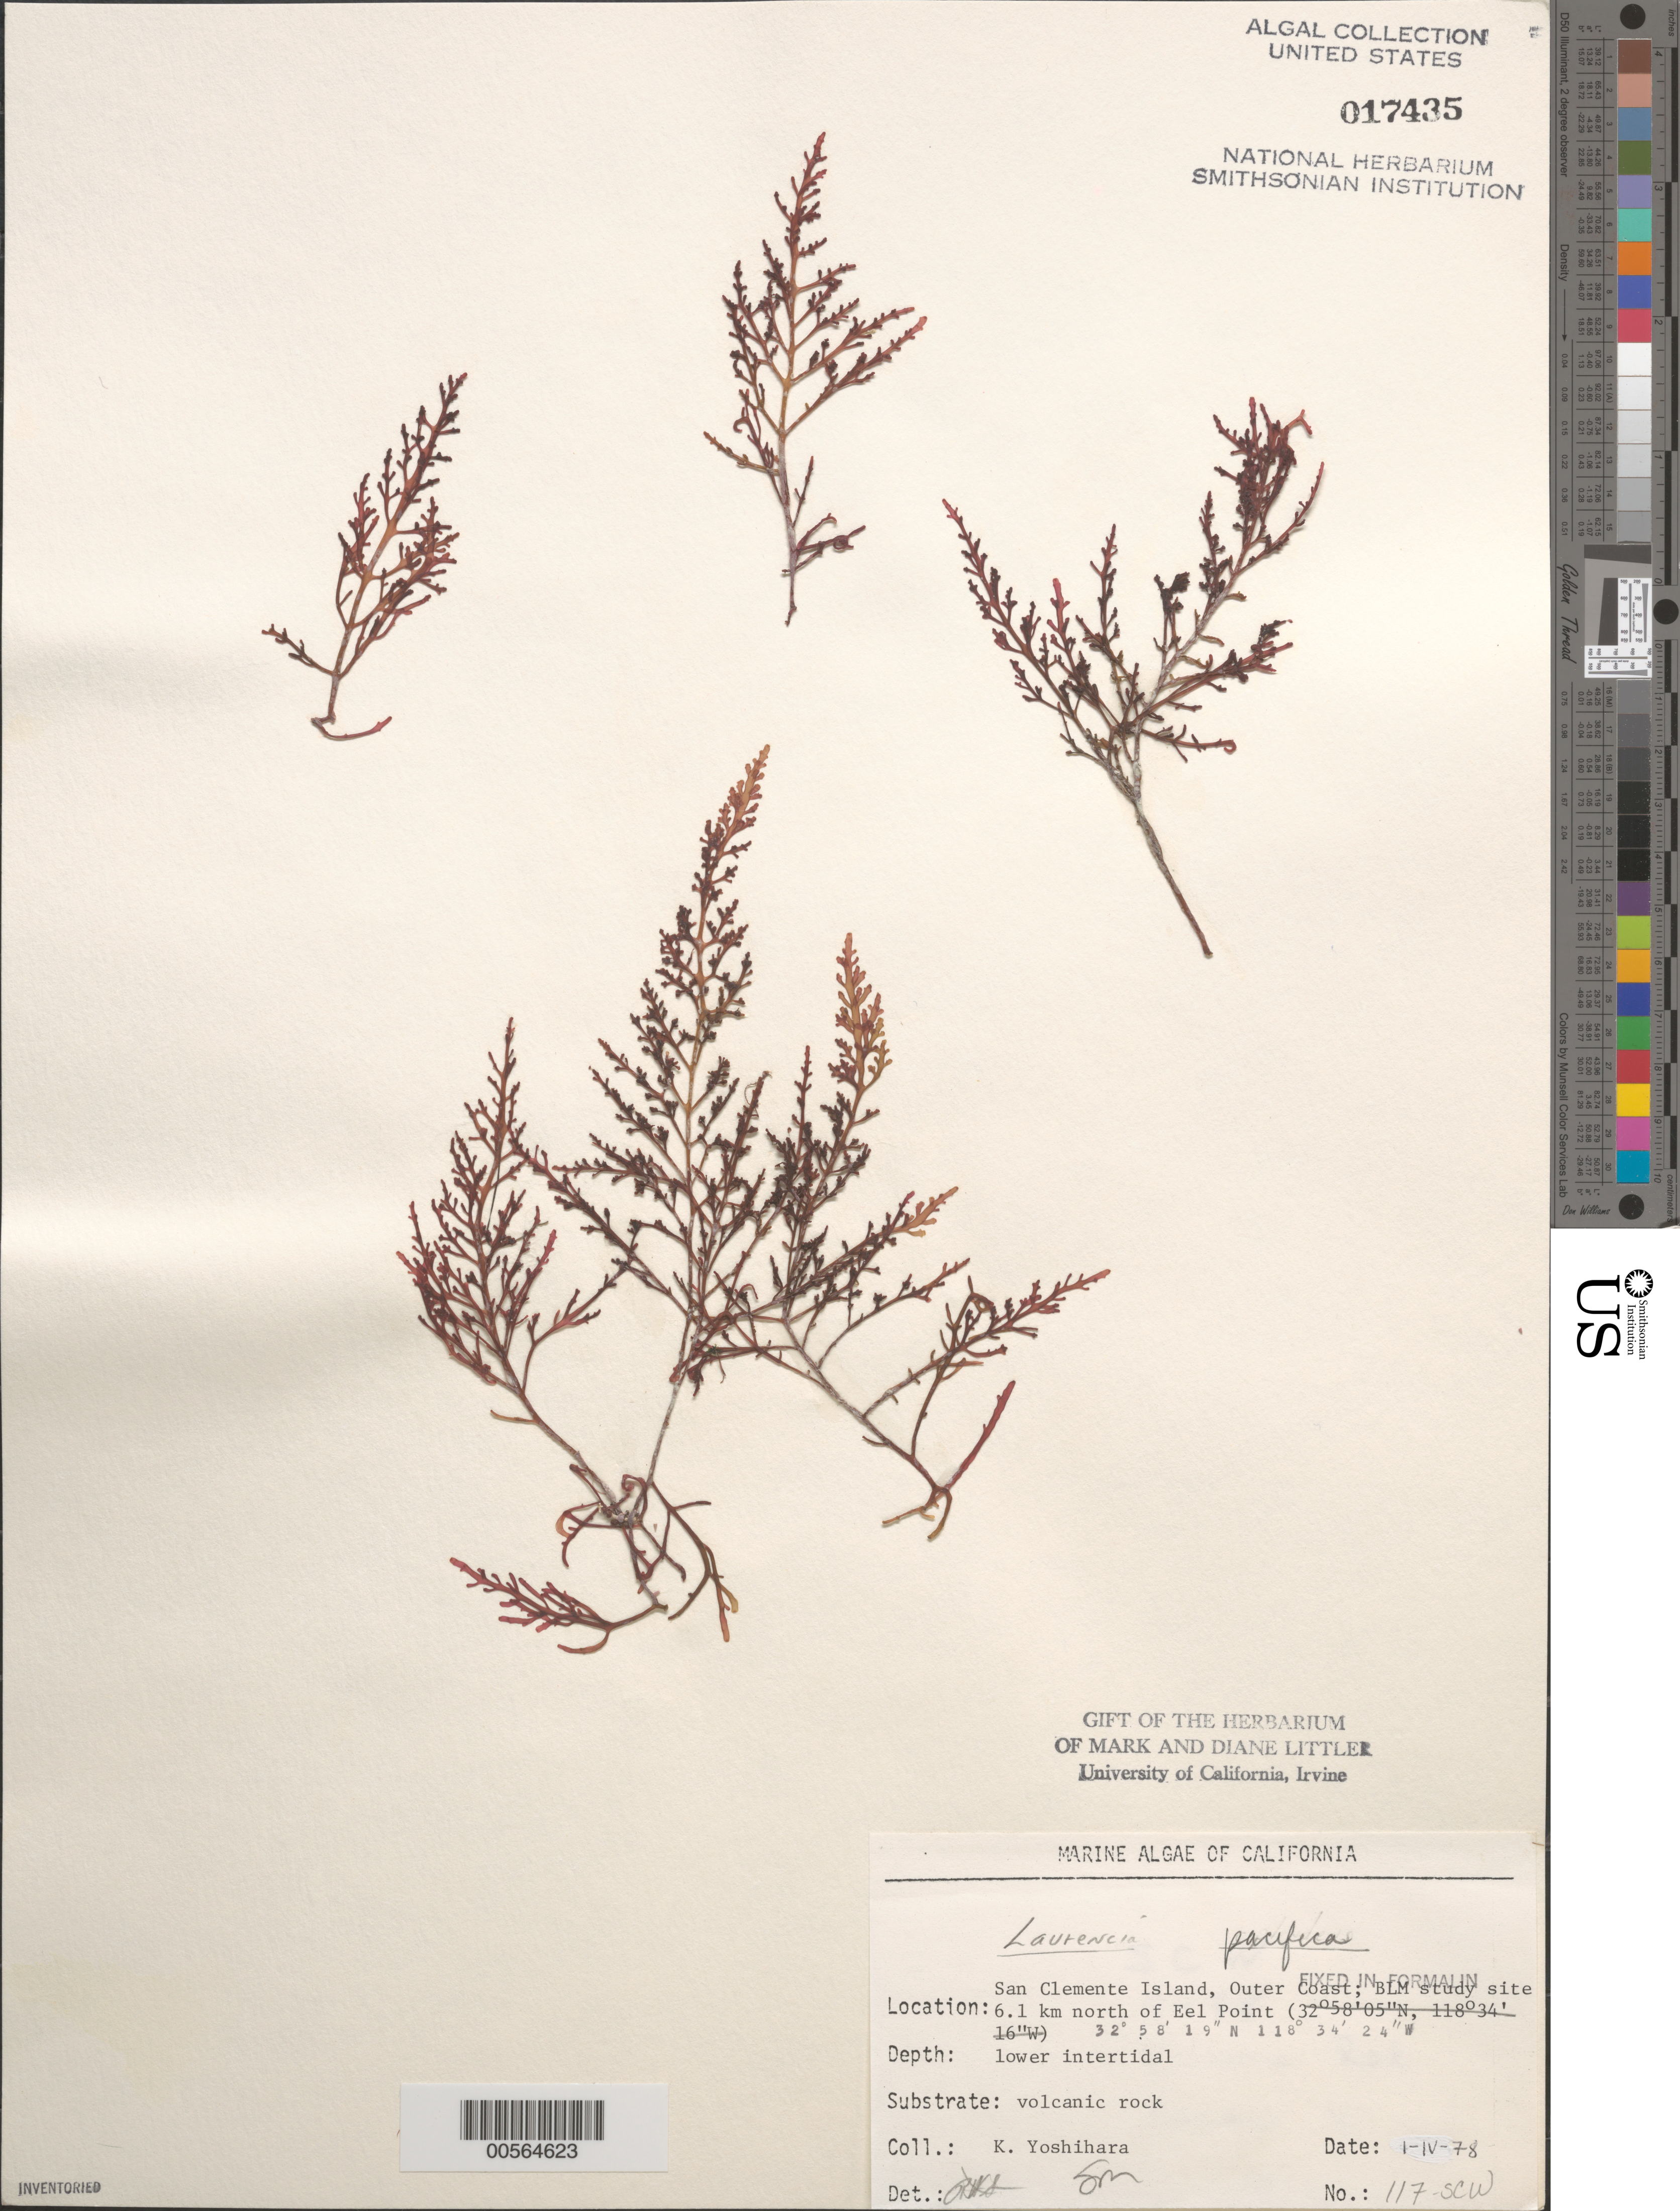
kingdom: Plantae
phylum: Rhodophyta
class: Florideophyceae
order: Ceramiales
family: Rhodomelaceae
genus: Laurencia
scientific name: Laurencia pacifica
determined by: Sims, Robert H.; Murray, S. N.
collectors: K. Yoshihara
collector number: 117-scw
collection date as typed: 01 Apr 1978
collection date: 1978-04-01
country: United States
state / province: California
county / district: Los Angeles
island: San Clemente Island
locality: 6.1 km north of Eel Point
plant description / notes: BLM-SOCALBIGHT Rocky Intertidal Survey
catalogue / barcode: US 17435